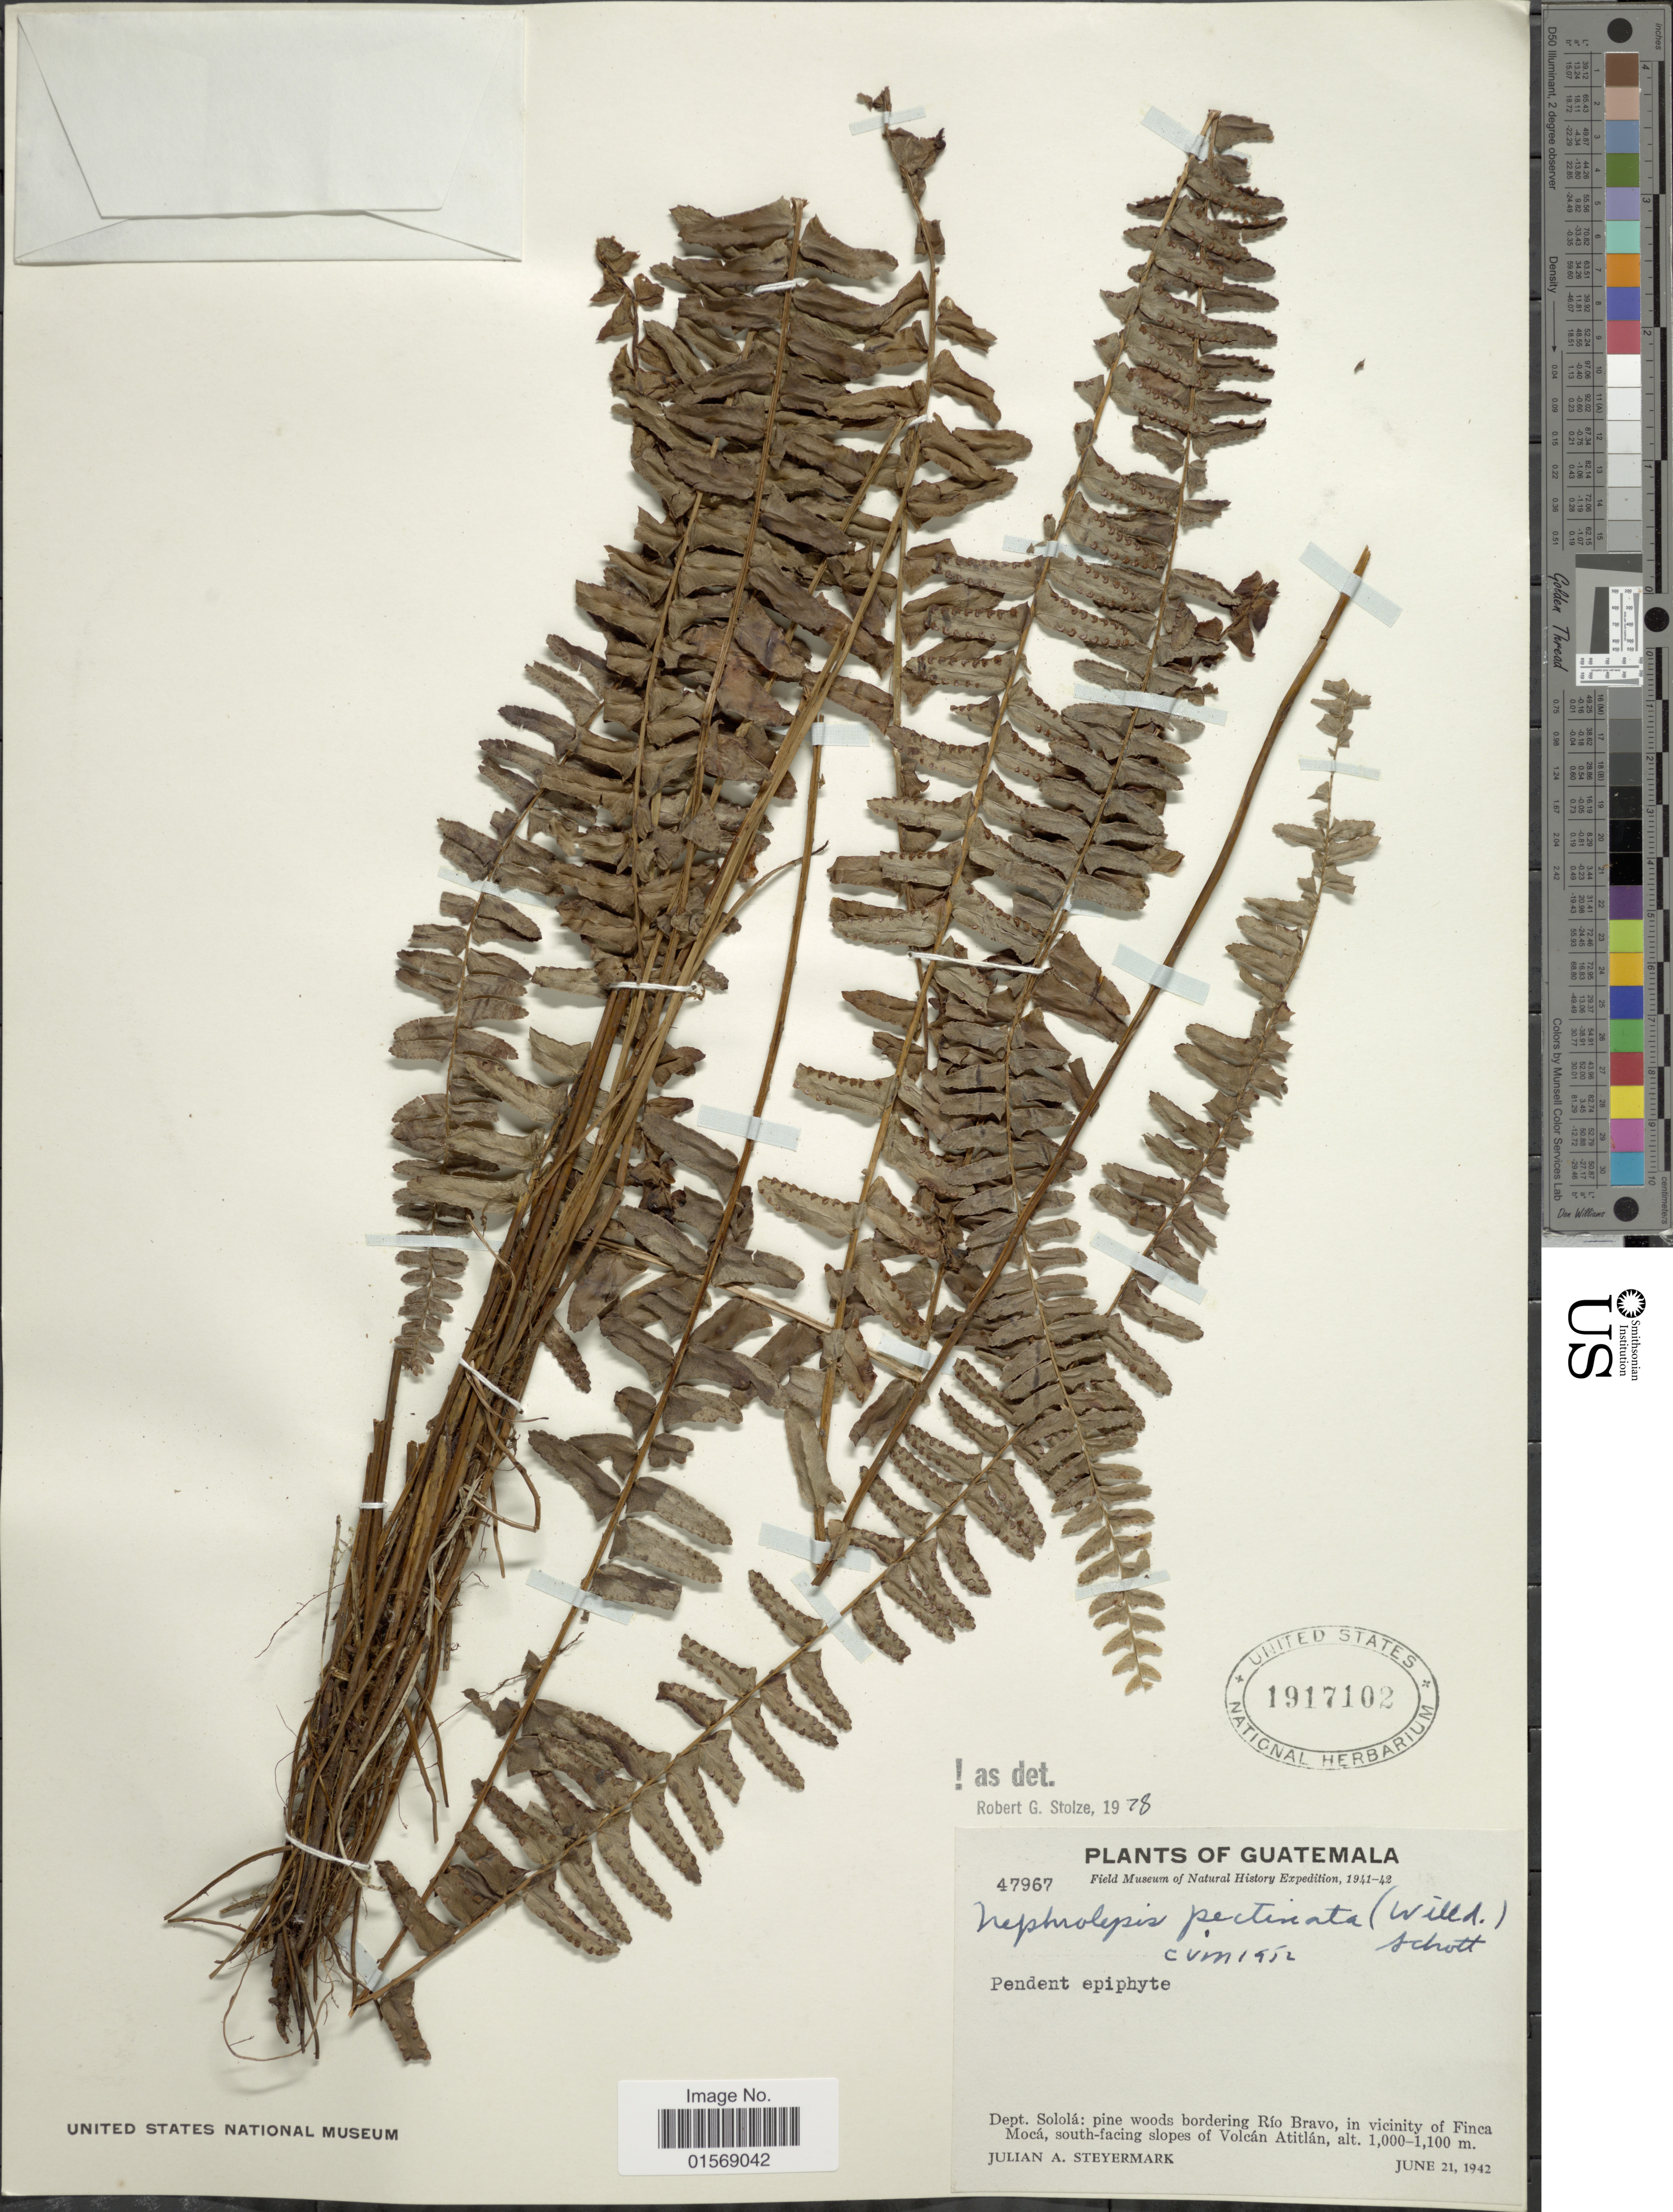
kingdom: Plantae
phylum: Tracheophyta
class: Polypodiopsida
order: Polypodiales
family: Nephrolepidaceae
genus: Nephrolepis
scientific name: Nephrolepis pectinata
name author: (Willd.) Schott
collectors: J. Steyermark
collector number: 47967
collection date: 1942-06-21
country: Guatemala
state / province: Sololá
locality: Guatemala. Dept. Solola: pine woods bordering Rio Bravo. in vicinity of Finca Moca, south facing slopes of Volcan Atitlan.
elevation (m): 1000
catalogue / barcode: US 1917102